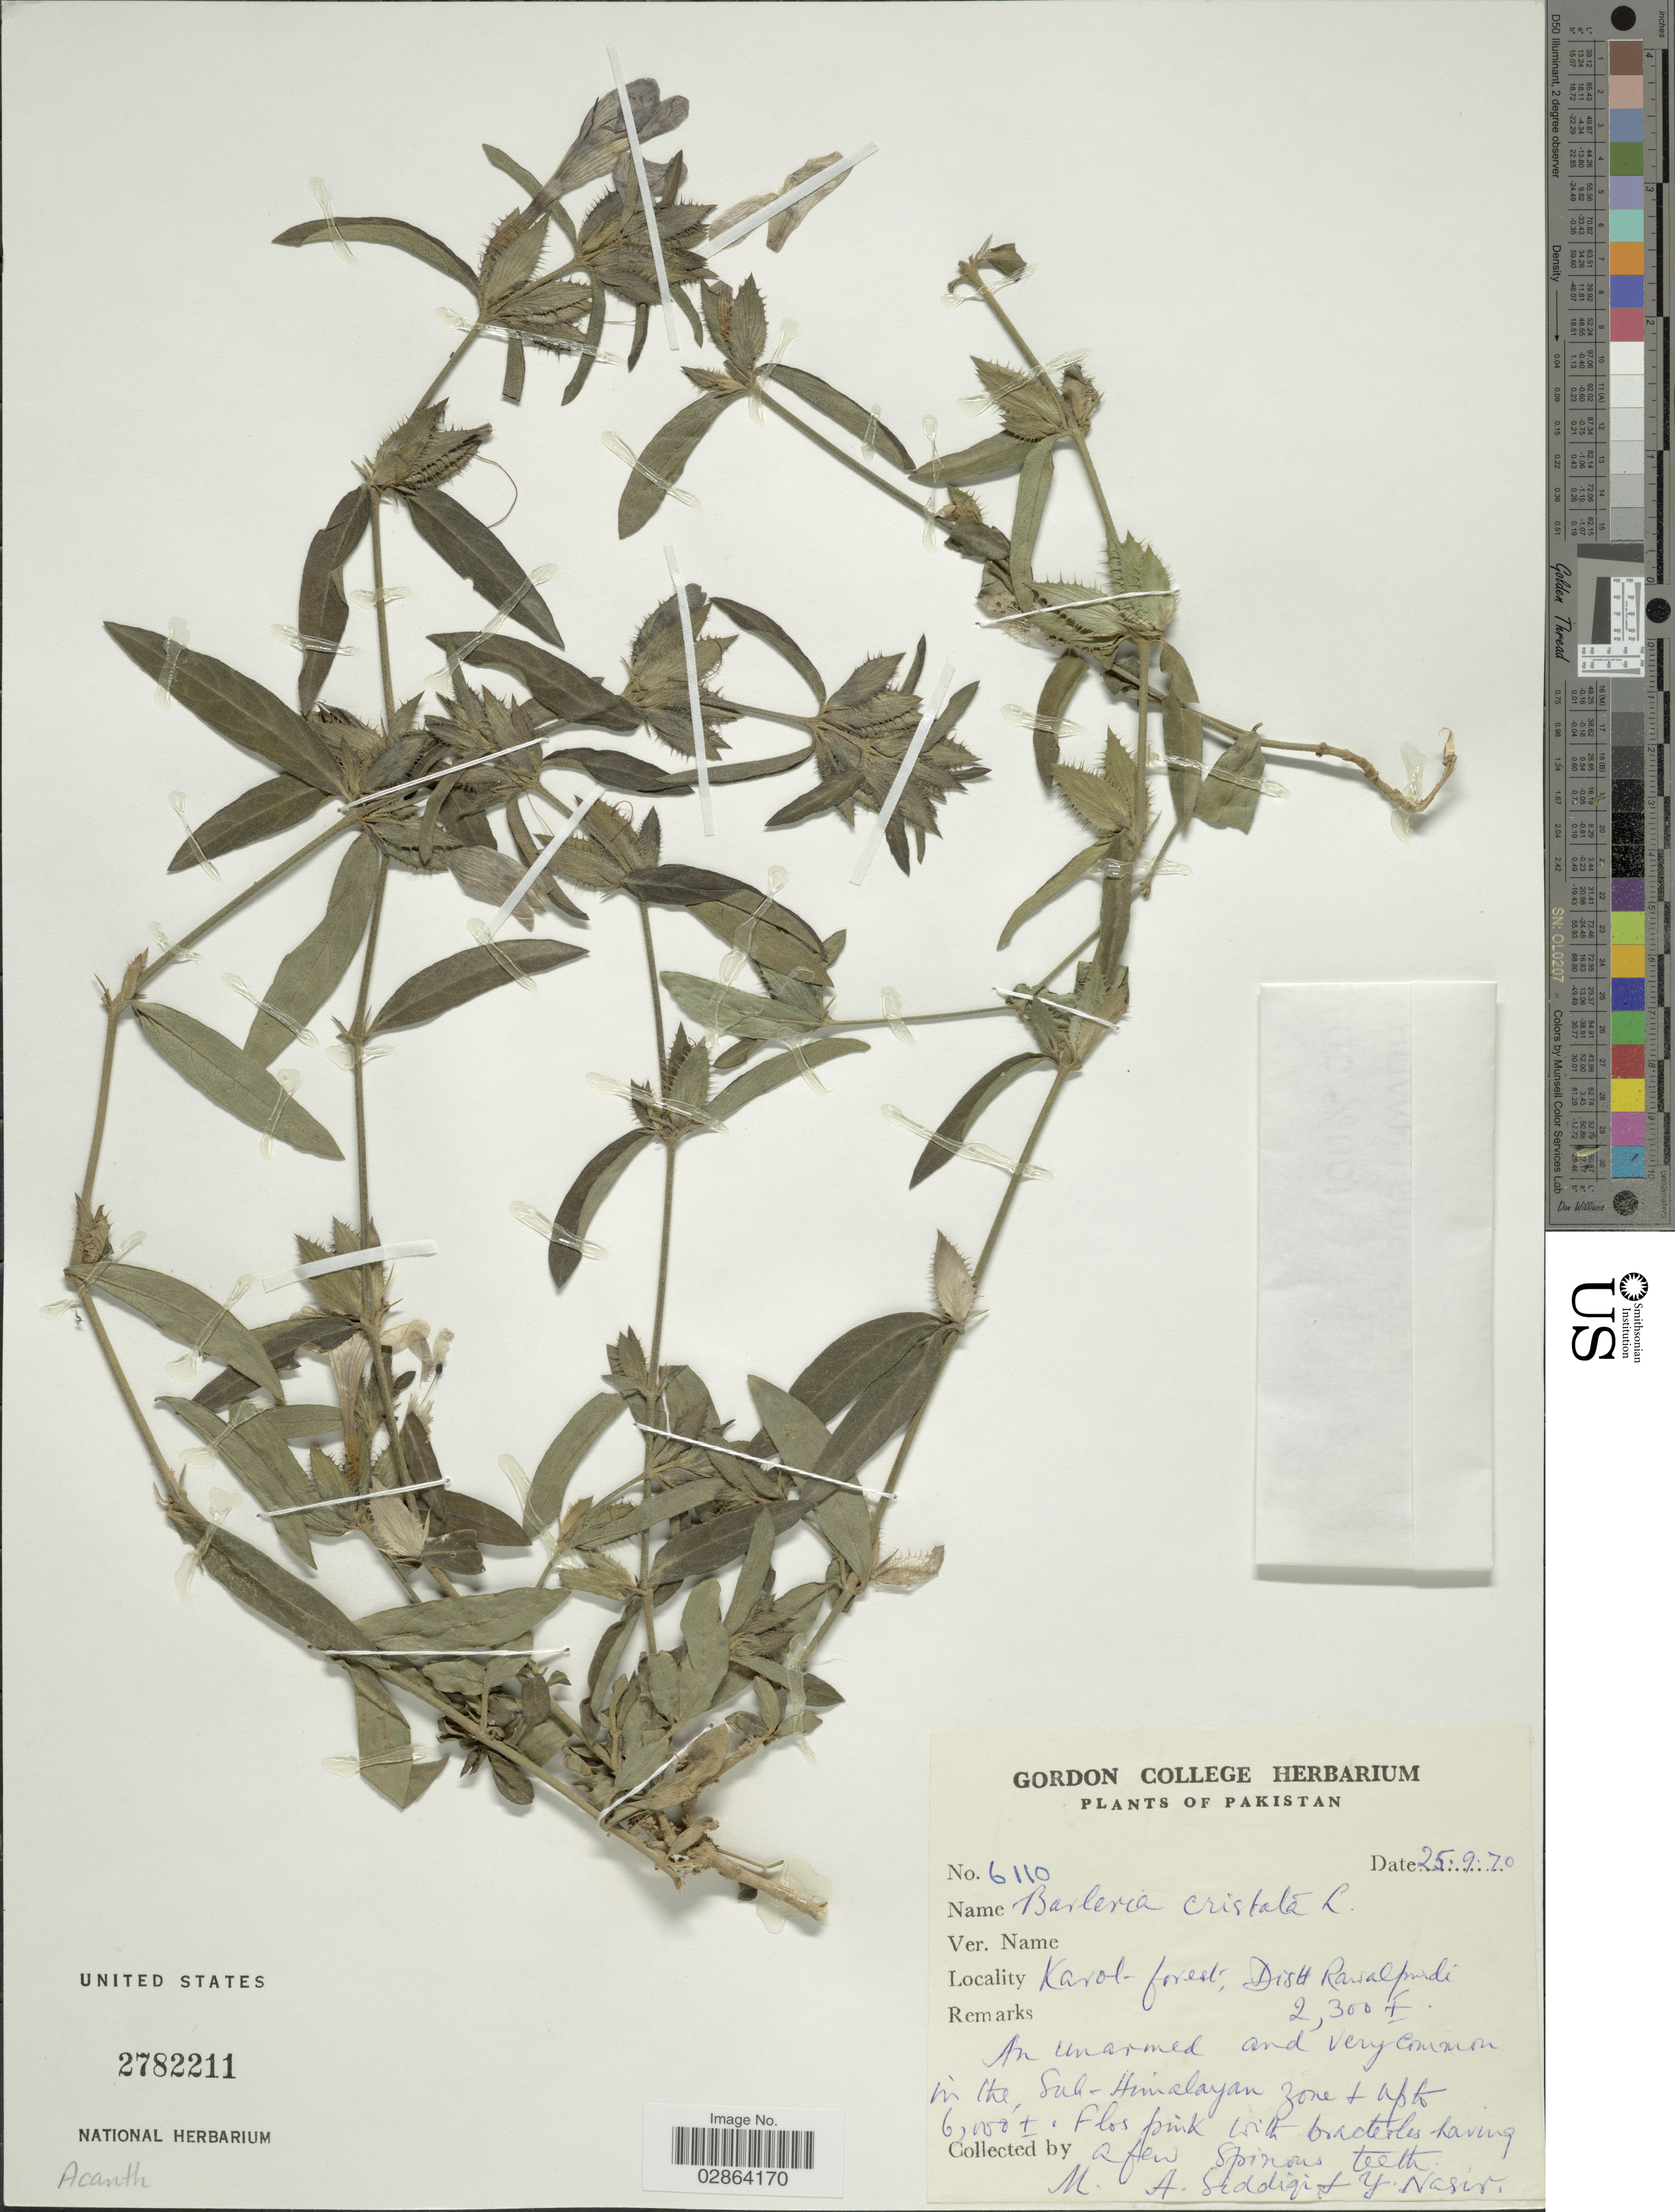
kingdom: Plantae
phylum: Tracheophyta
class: Magnoliopsida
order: Lamiales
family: Acanthaceae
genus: Barleria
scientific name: Barleria cristata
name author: L.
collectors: M. Siddiqi & Y. Nasir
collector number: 6110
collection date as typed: Transcribed d/m/y: 25/9/70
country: Pakistan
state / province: Punjab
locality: Karot forest, Distr. Rawalpindi.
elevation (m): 701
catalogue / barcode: US 2782211